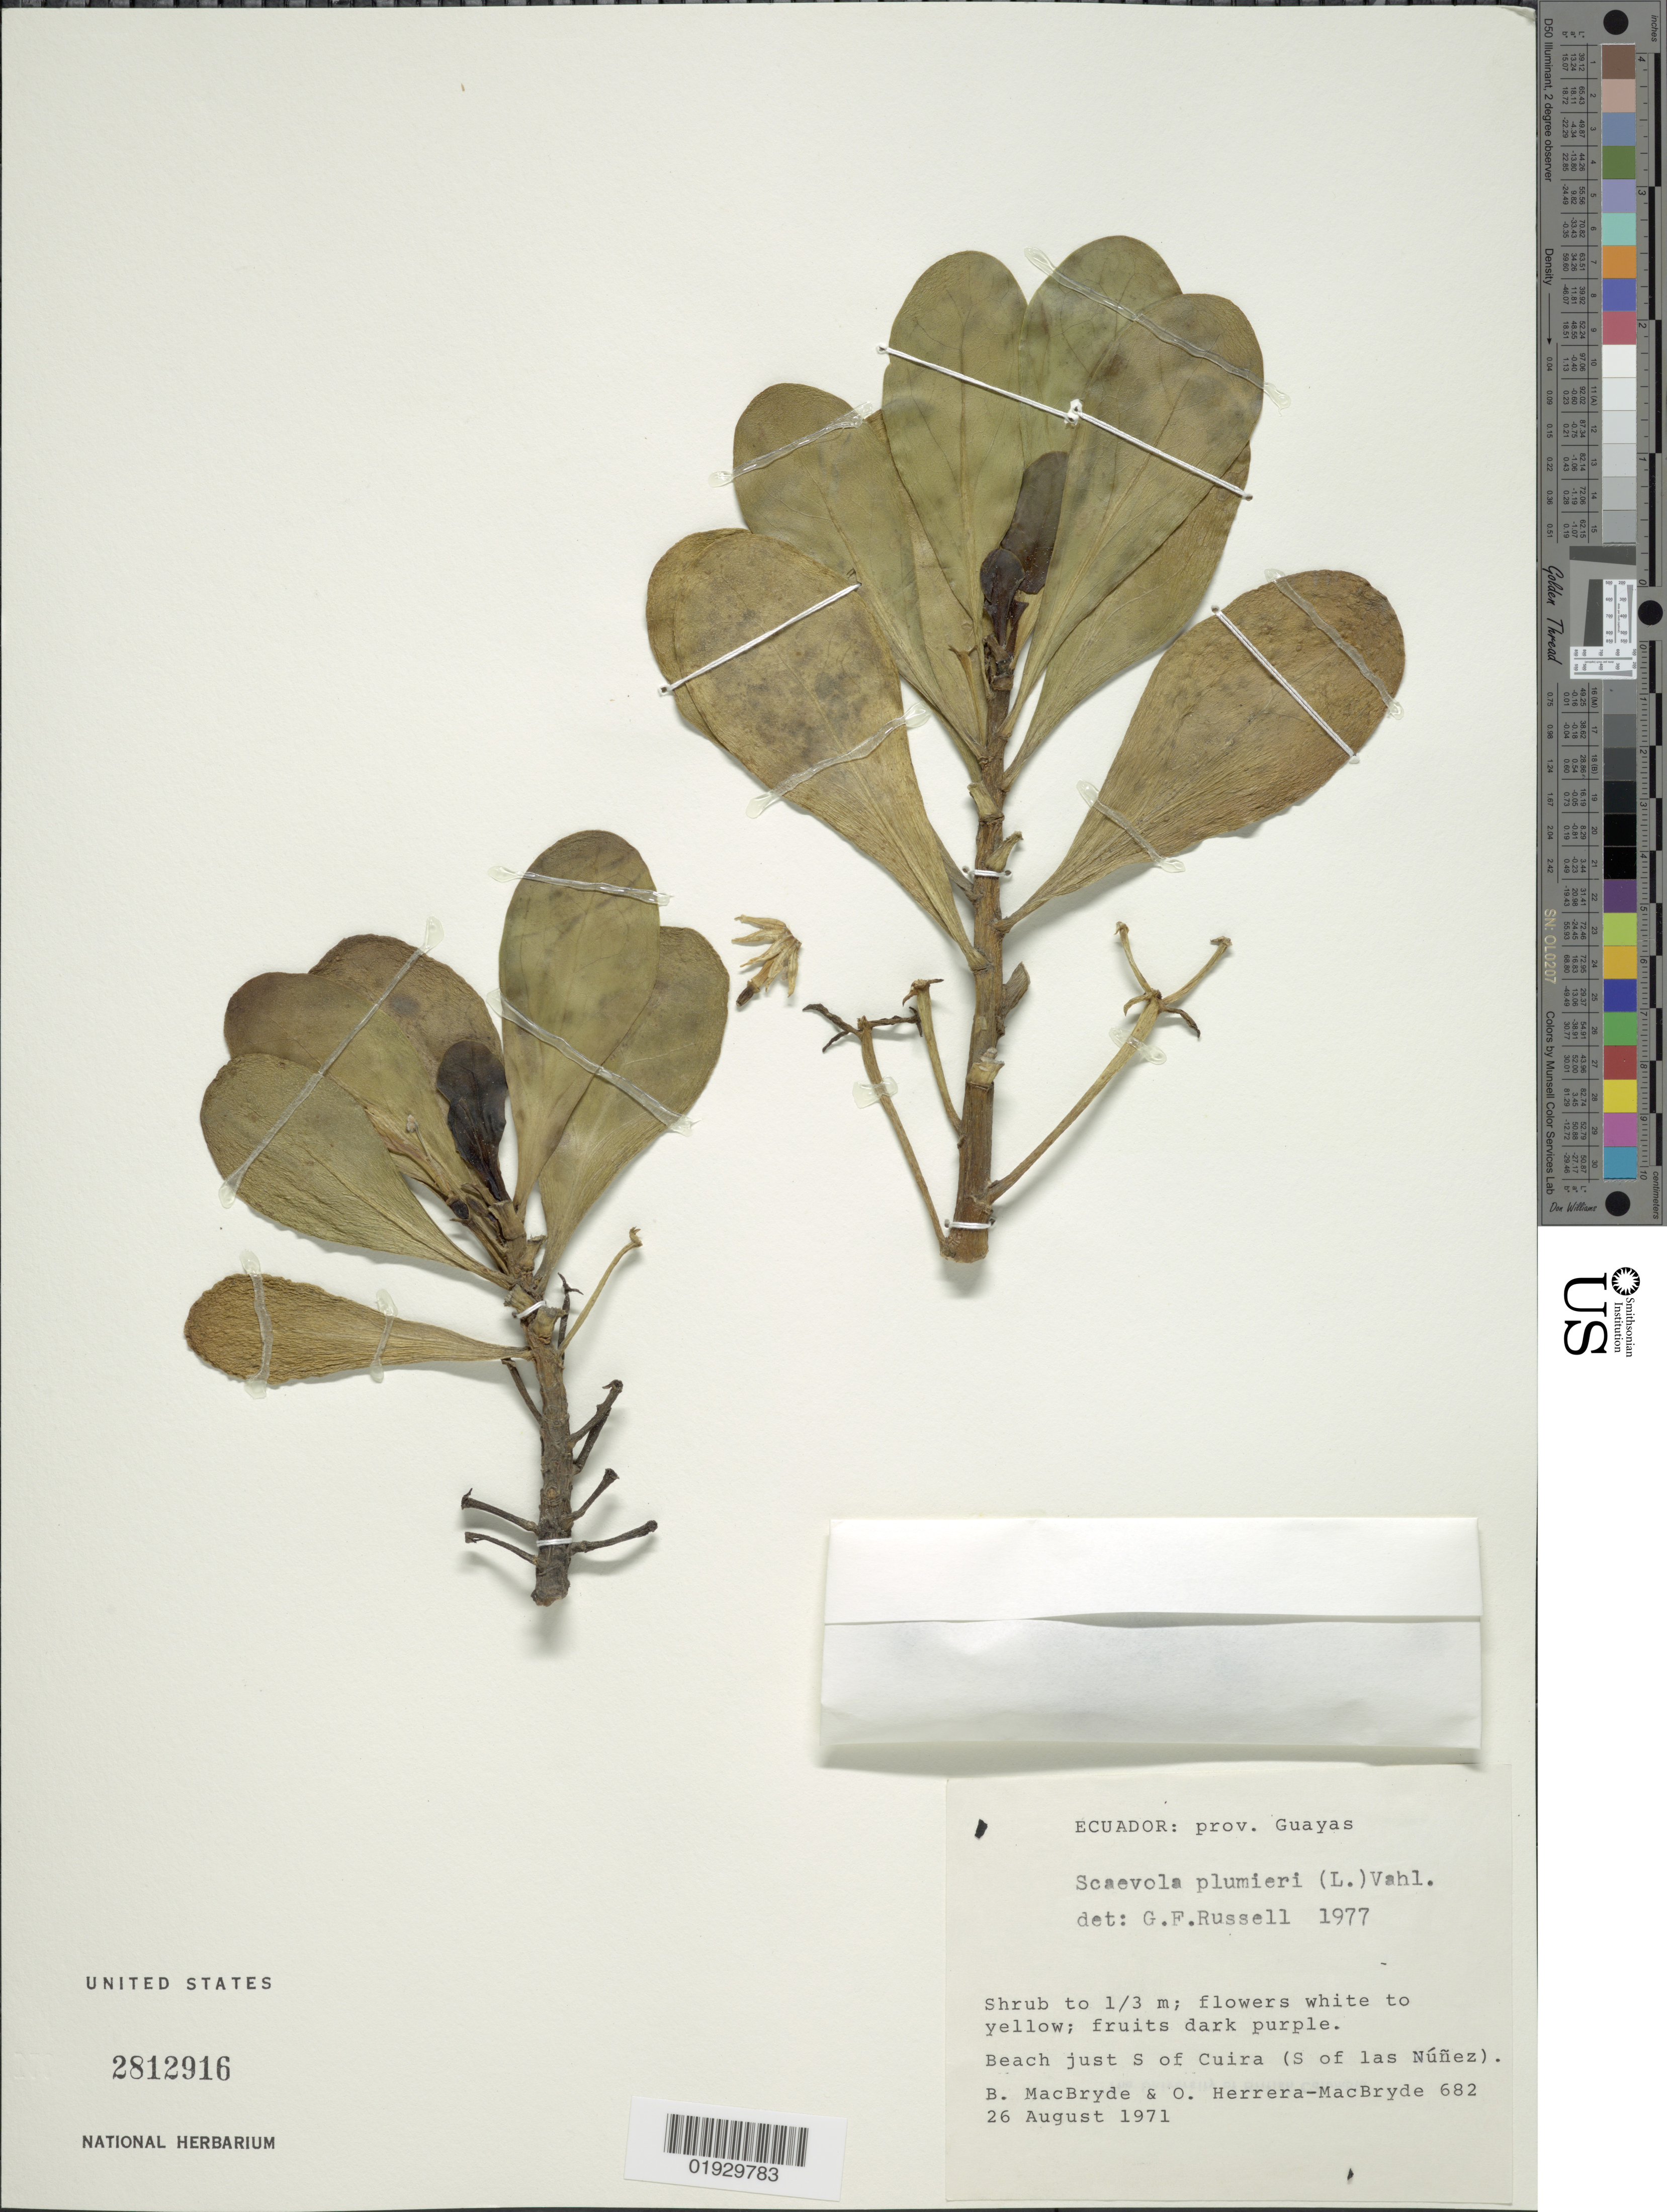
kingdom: Plantae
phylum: Tracheophyta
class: Magnoliopsida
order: Asterales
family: Goodeniaceae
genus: Scaevola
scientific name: Scaevola plumieri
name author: (L.) Vahl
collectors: B. MacBryde & O. Herrera-Macbryde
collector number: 682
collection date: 1971-08-26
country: Ecuador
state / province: Guayas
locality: Prov. Guayas. Beach just S of Cuira (S of las Núñez).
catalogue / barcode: US 2812916